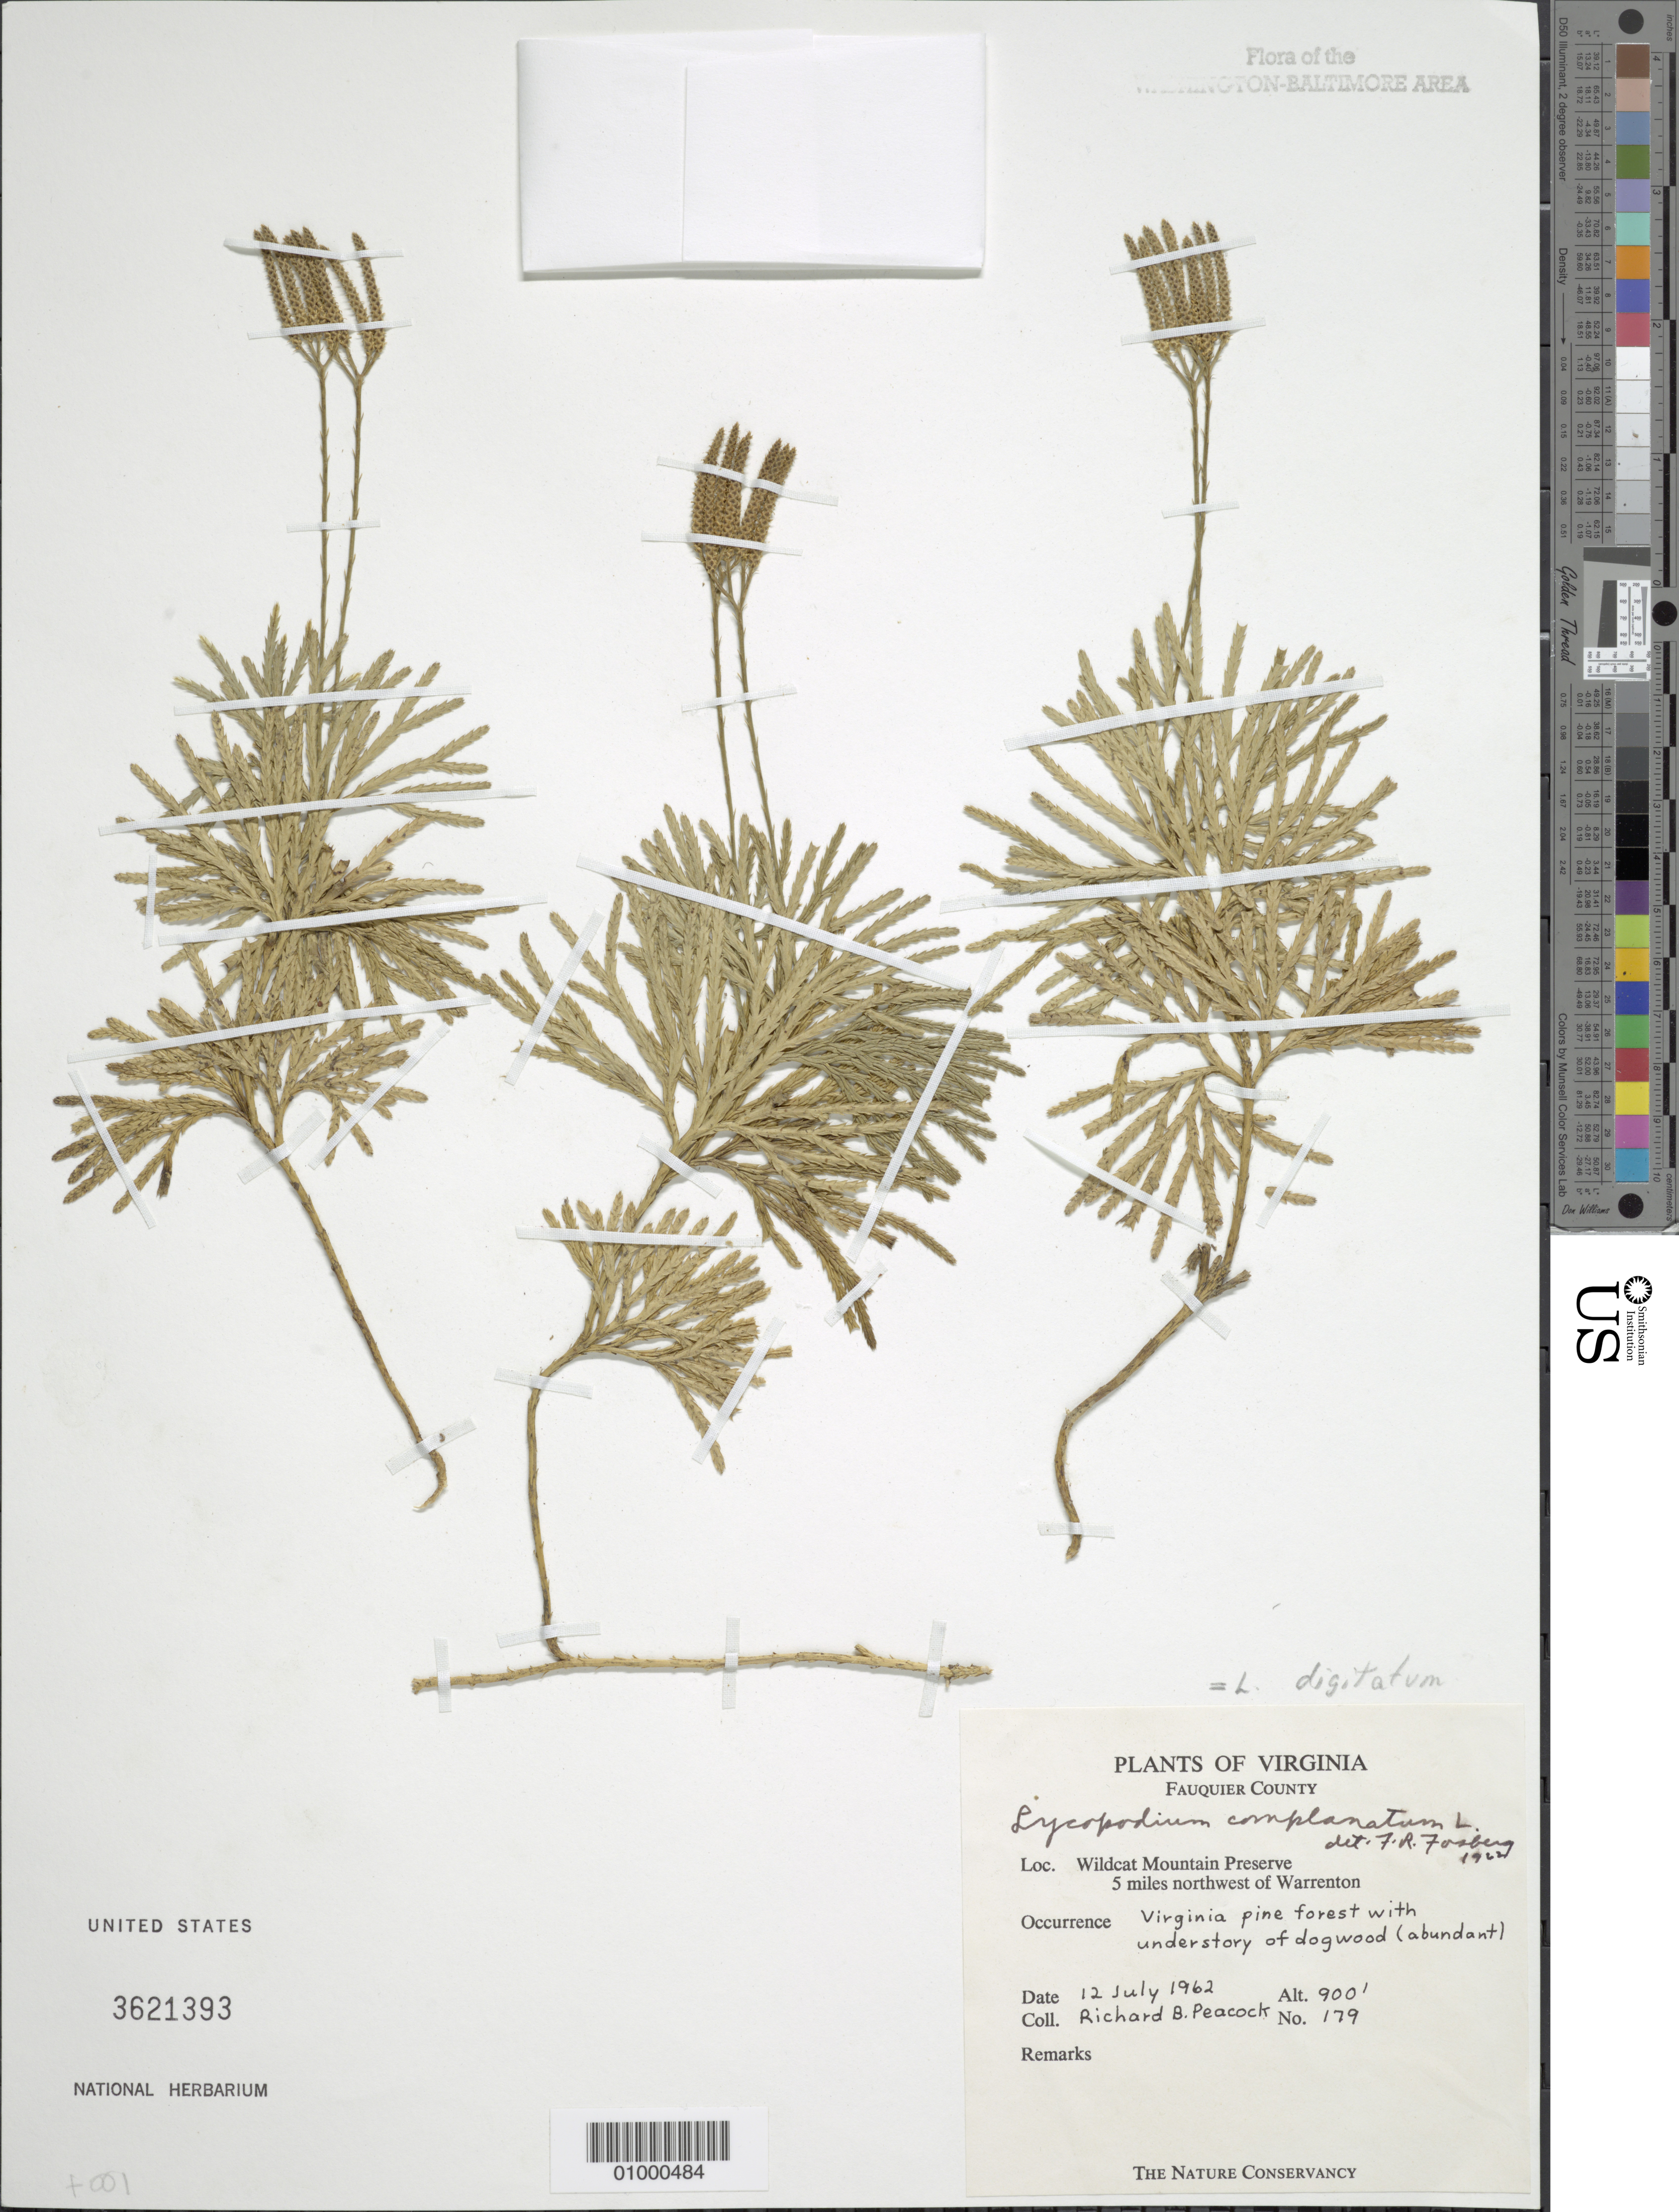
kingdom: Plantae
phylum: Tracheophyta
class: Lycopodiopsida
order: Lycopodiales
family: Lycopodiaceae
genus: Diphasiastrum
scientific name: Diphasiastrum digitatum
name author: (Dill. ex A. Braun) Holub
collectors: R. Peacock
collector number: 179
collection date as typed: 12 Jul 1962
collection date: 1962-07-12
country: United States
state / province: Virginia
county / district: Fauquier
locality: Wildcat Mountain Preserve 5 miles northwest of Warrenton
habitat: Virginia pine forest with understory of dogwood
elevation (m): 305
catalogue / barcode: US 3621393